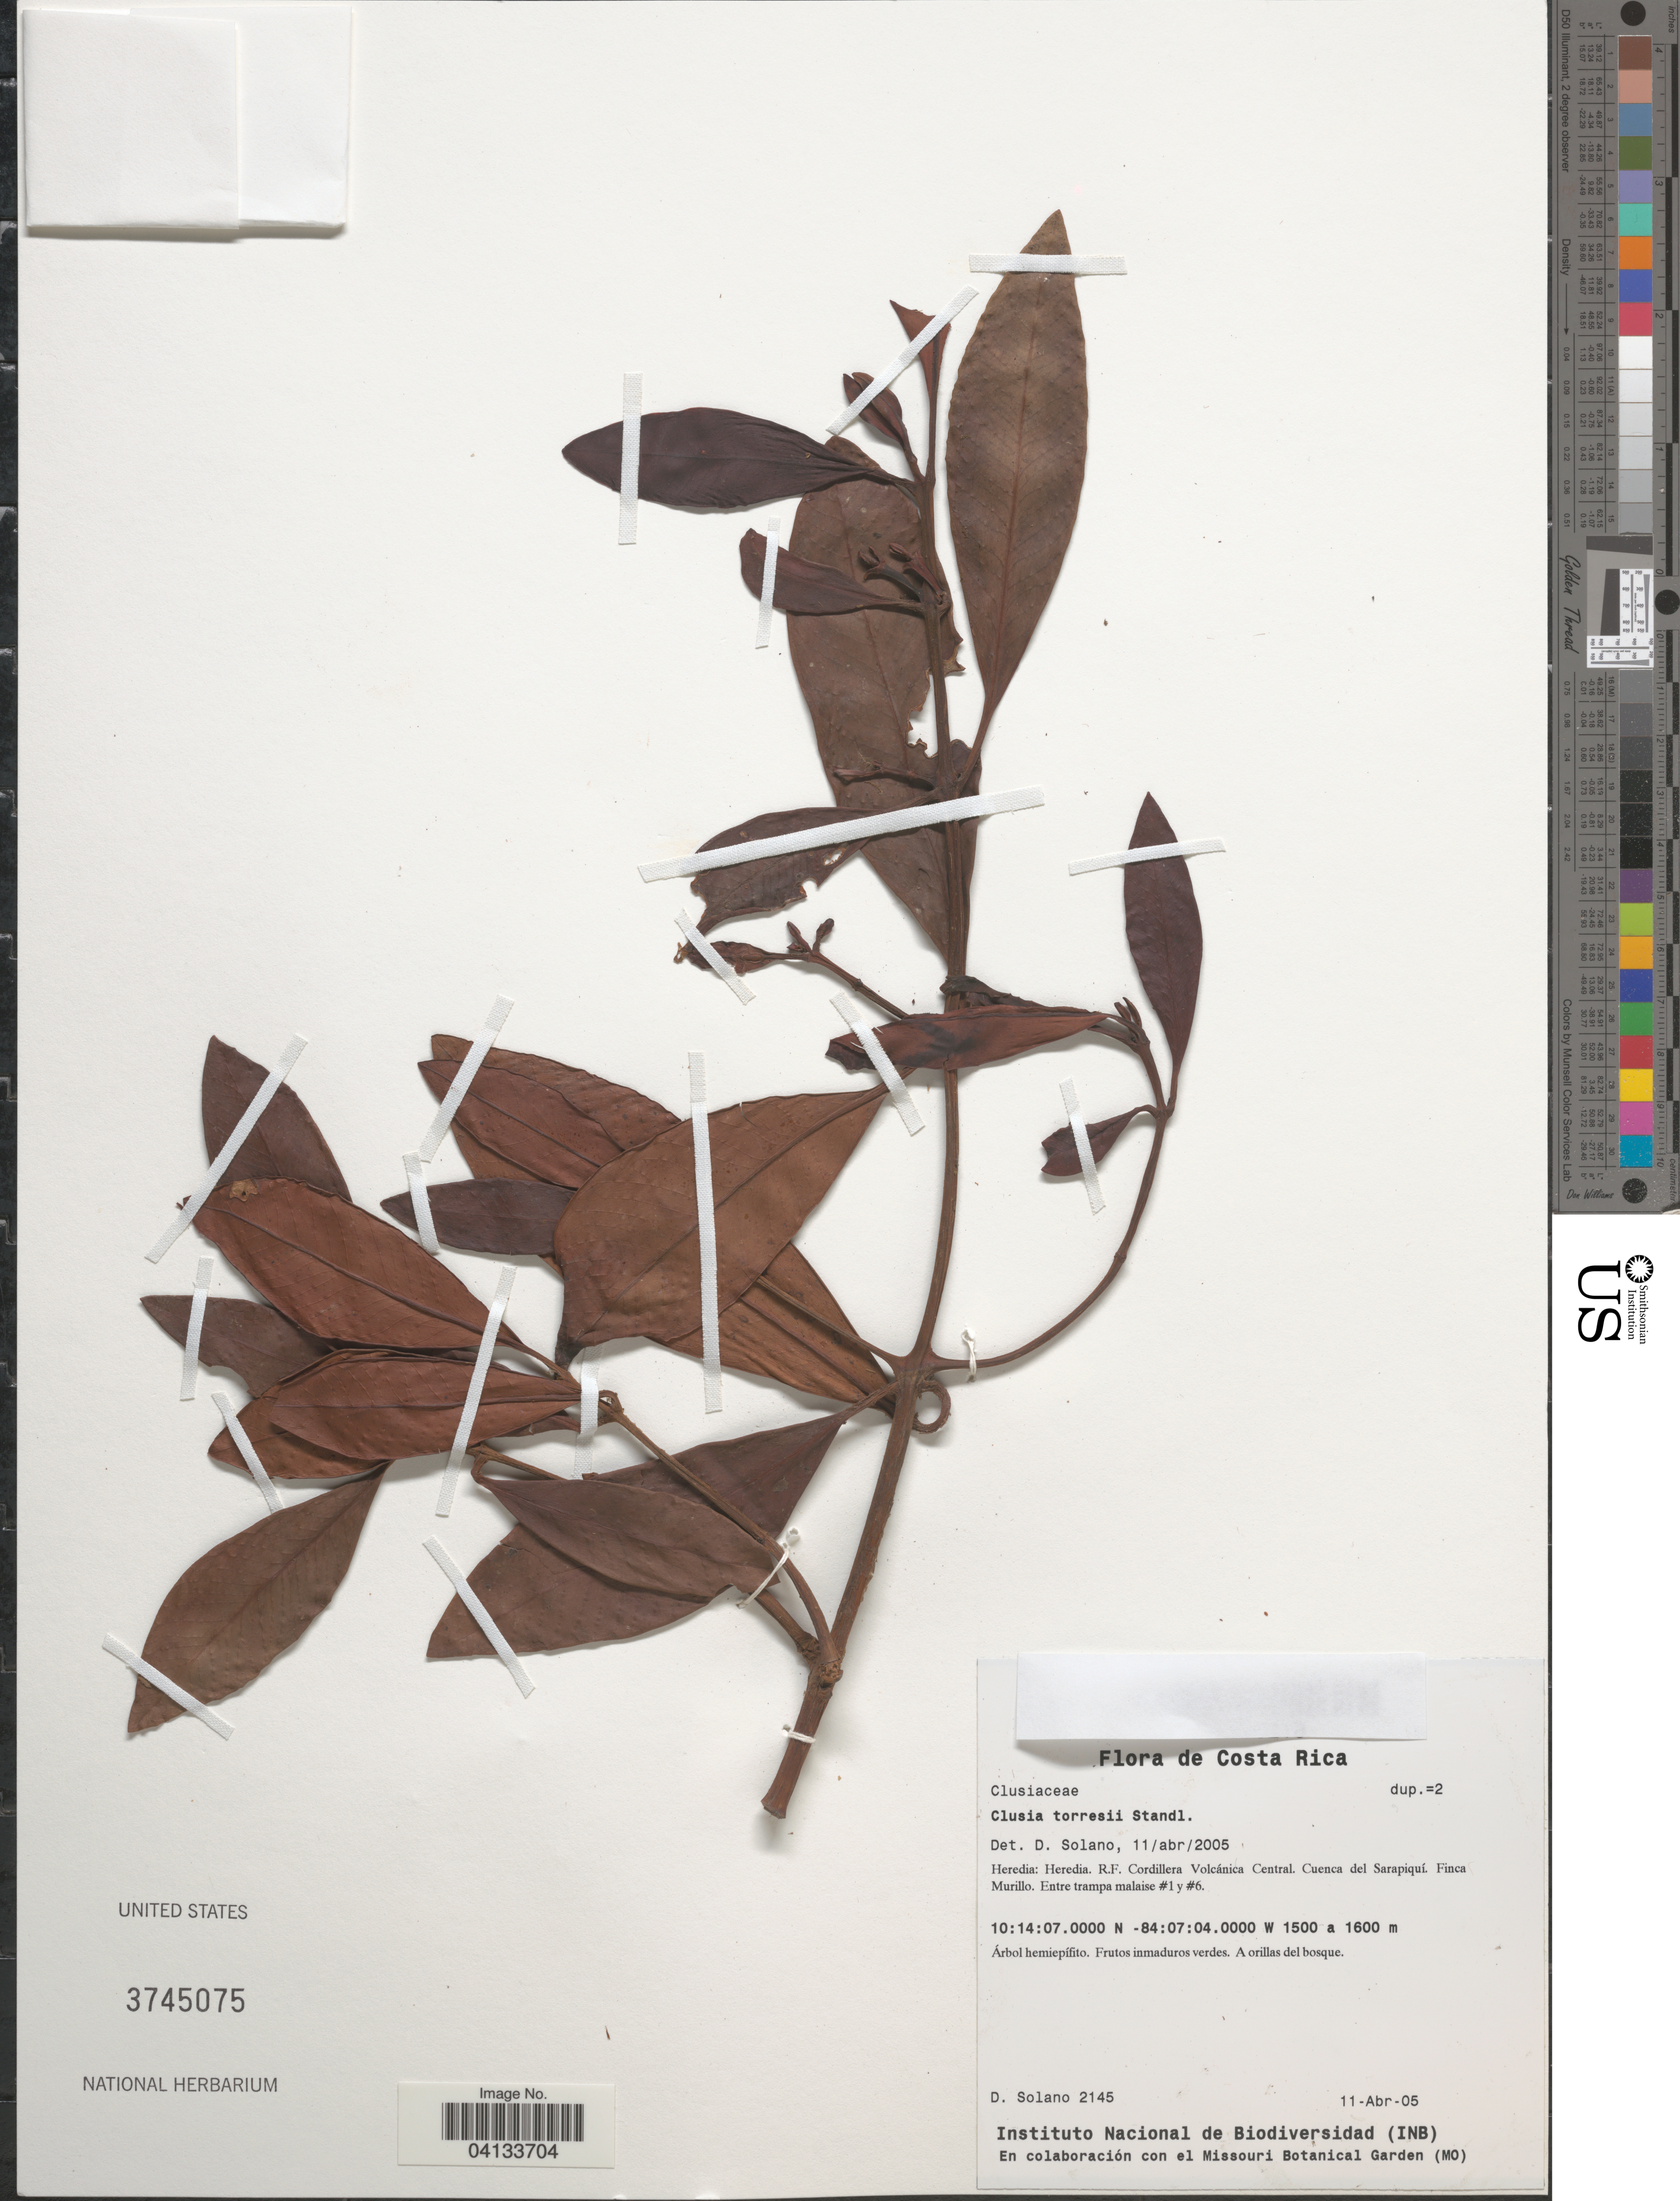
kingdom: Plantae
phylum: Tracheophyta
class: Magnoliopsida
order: Malpighiales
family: Clusiaceae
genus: Clusia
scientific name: Clusia torresii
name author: Standl.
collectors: D. Solano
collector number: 2145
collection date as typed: Transcribed d/m/y: 11/4/5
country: Costa Rica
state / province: Heredia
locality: R.F. Cordillera Volcánica Central. Cuenca del Sarapiquí. Finca Murillo. Entre trampa malaise #1 y #6.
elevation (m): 1500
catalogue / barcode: US 3745075